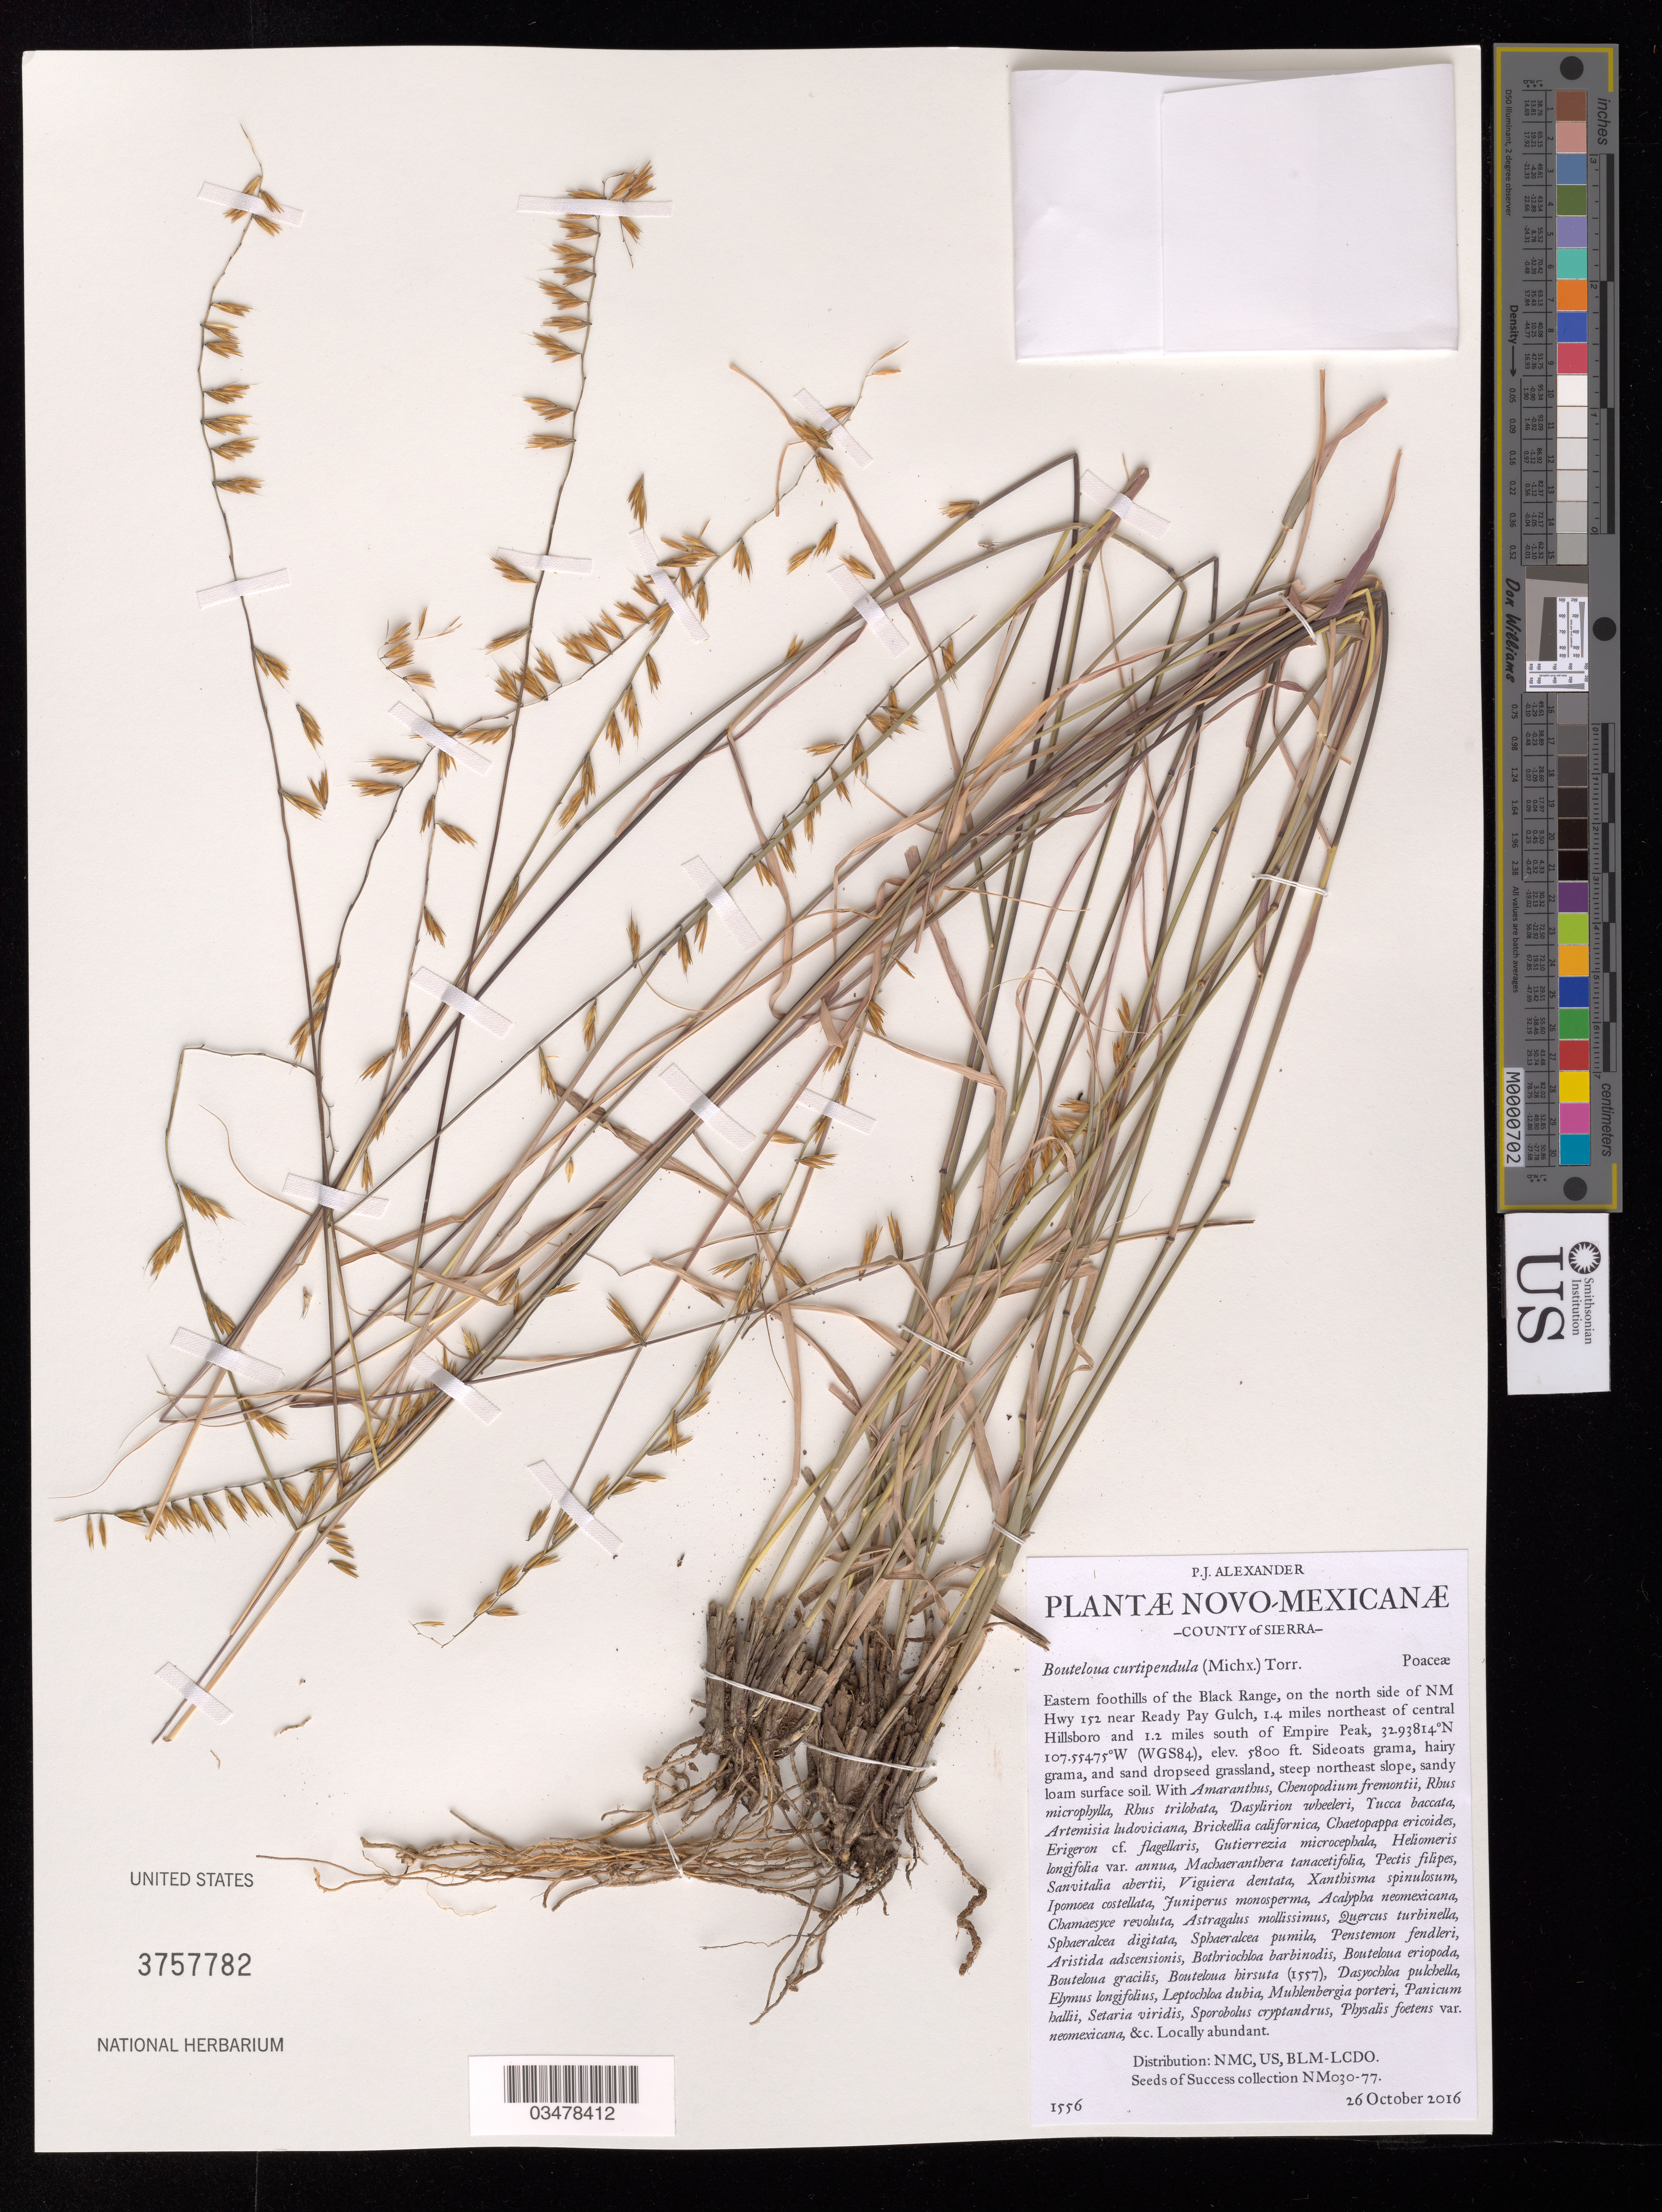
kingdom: Plantae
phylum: Tracheophyta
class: Liliopsida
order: Poales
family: Poaceae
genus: Bouteloua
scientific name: Bouteloua curtipendula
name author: (Michx.) Torr.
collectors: P. Alexander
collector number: NM030-077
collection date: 2016-10-26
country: United States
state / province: New Mexico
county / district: Sierra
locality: Allotment 16090, Sherman Mtn. Black Range near Ready Pay Gulch., 1.4 mi. NE of Hillsboro and 1.2 mi S of Empire Peak.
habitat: Sideoats grama, hairy grama, and sand dropseed grassland. Ecological site: Hills (R038XB103NM). With Tucca baccata, Viguiera dentata, Bouteloua hirsuta, etc.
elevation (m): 1768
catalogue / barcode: US 3757782